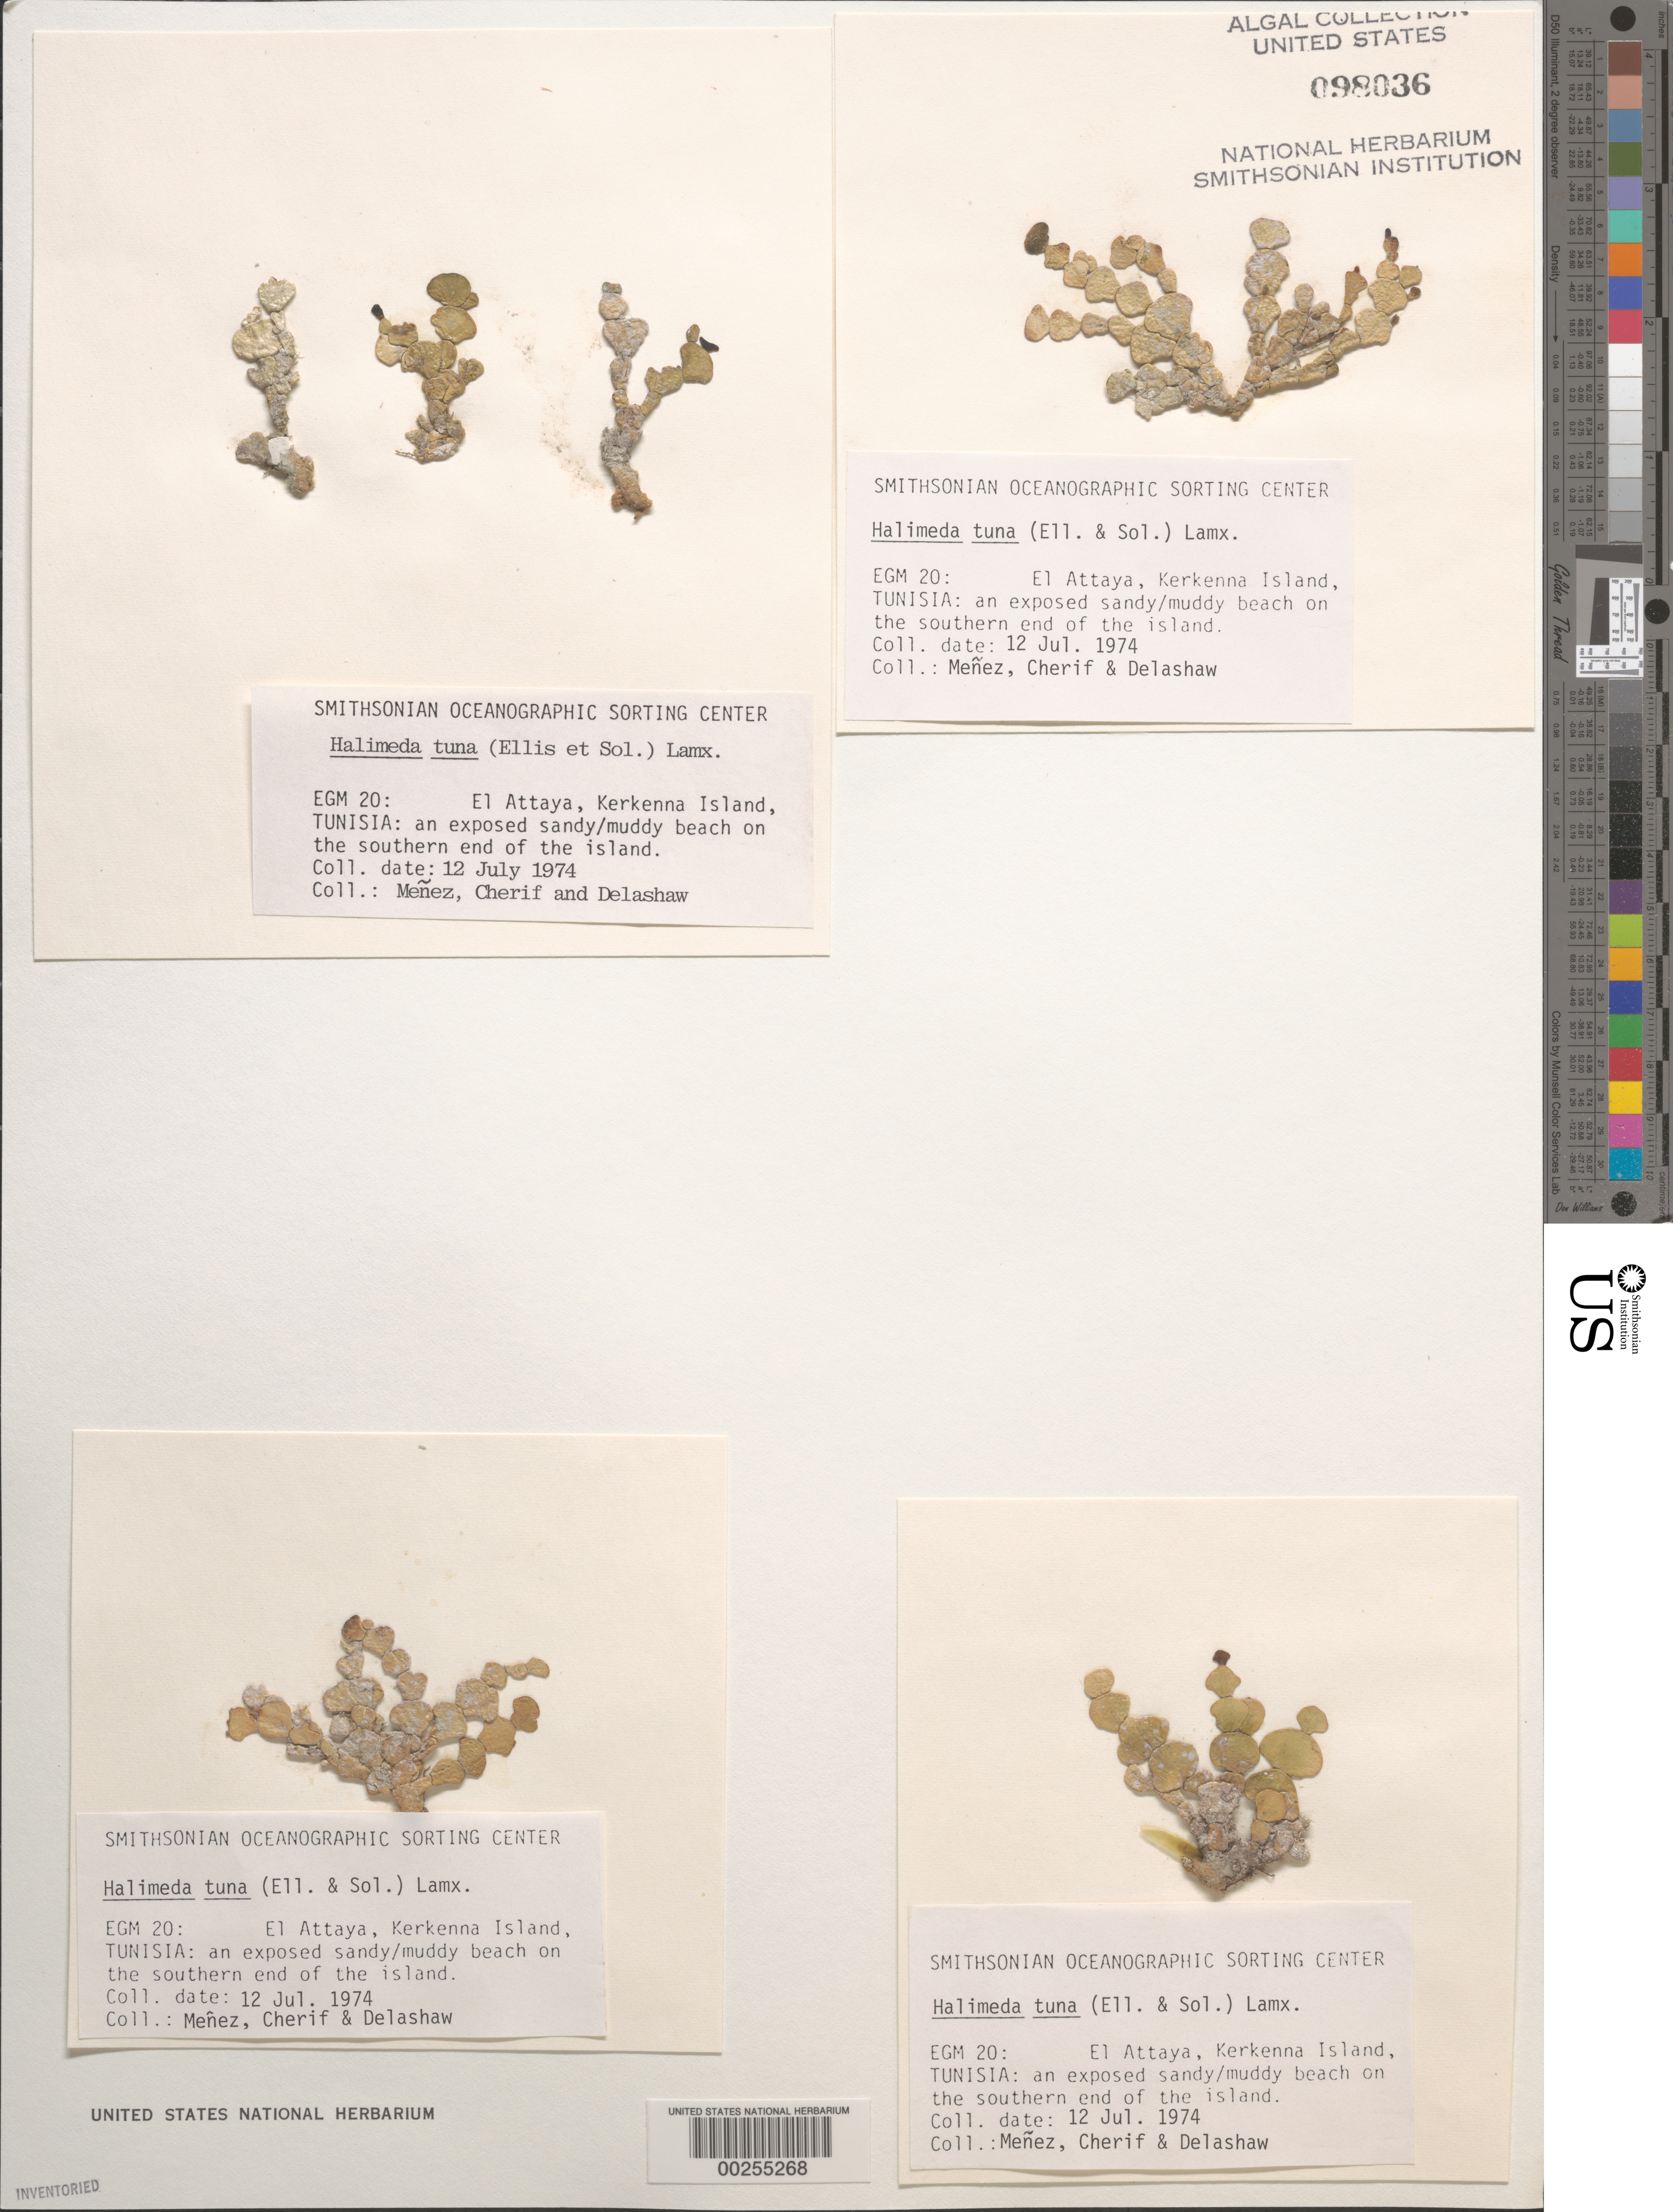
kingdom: Plantae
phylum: Chlorophyta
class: Ulvophyceae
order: Bryopsidales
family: Halimedaceae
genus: Halimeda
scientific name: Halimeda tuna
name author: (J. Ellis & Sol.) J.V.Lamouroux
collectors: Meñez, -. Cherif & -. Delashaw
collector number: EGM 20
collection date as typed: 12 Jul 1974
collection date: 1974-07-12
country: Tunisia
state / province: Sfax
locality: El attaya, kerkenna island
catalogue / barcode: US 98036